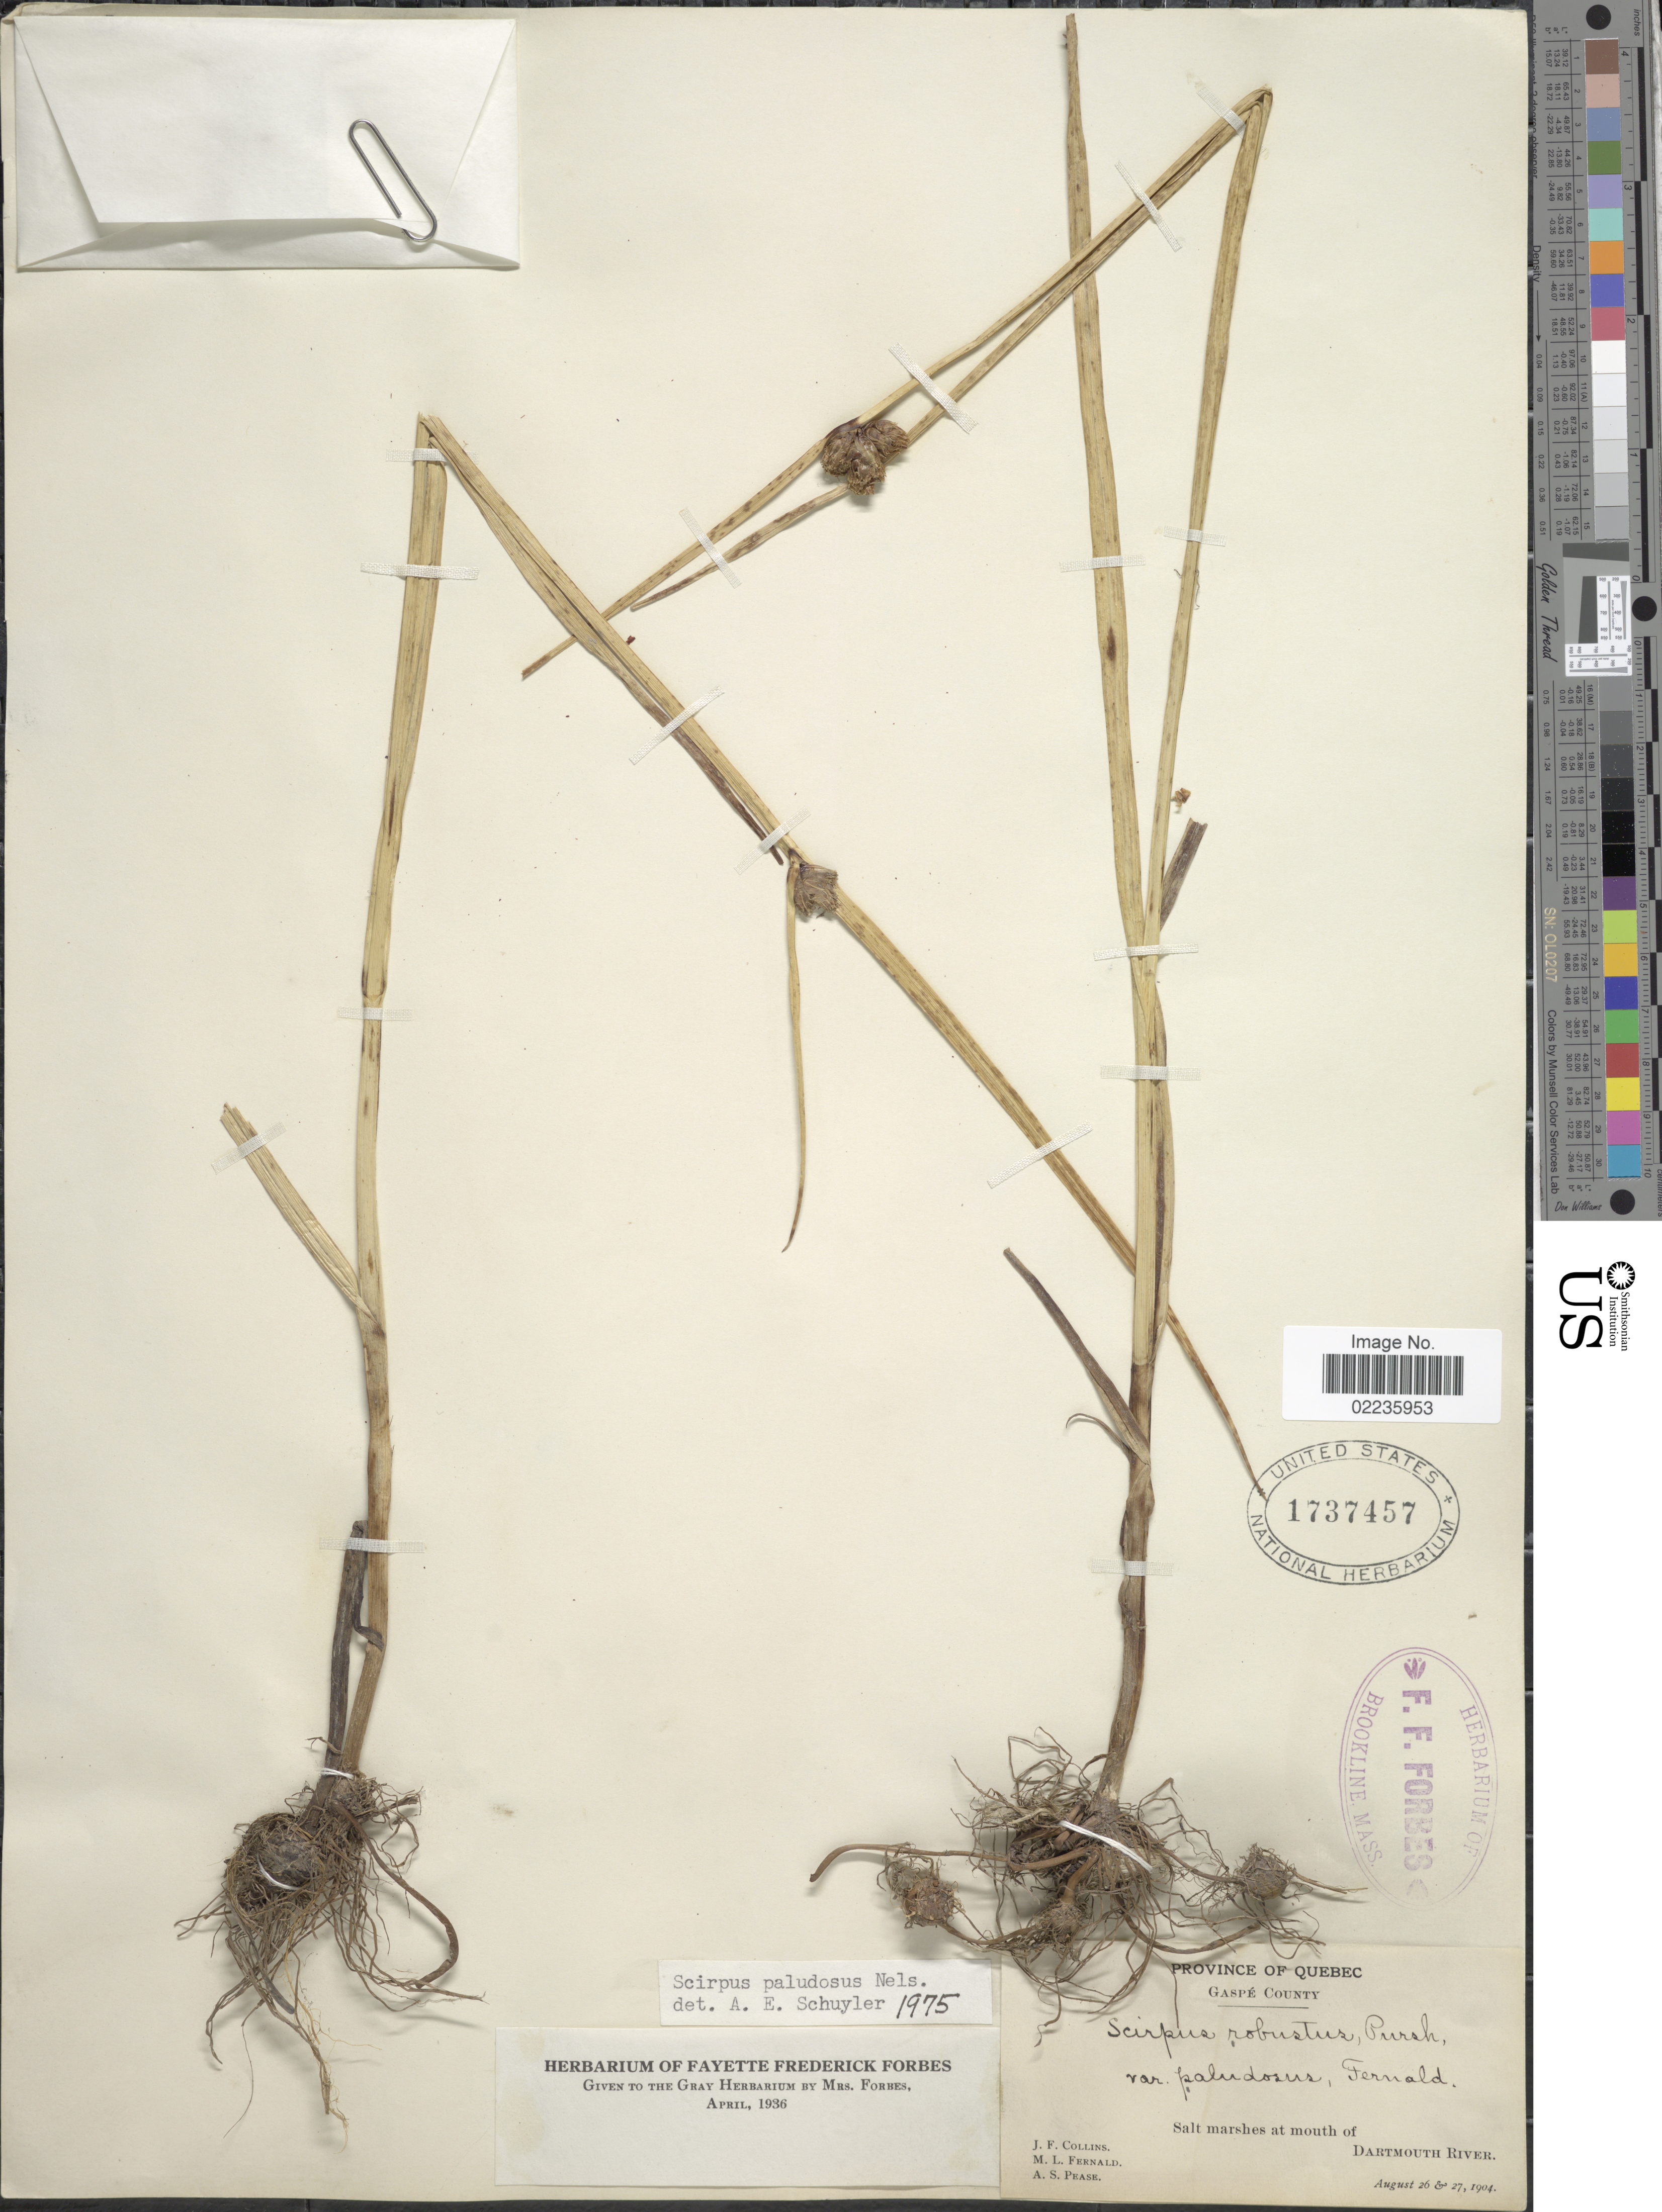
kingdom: Plantae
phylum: Tracheophyta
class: Liliopsida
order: Poales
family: Cyperaceae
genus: Bolboschoenus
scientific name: Bolboschoenus maritimus subsp. paludosus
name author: (A. Nelson) T. Koyama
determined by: Strong, M. T., (US), Smithsonian Institution - National Museum of Natural History (UNITED STATES)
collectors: J. Collins, M. L. Fernald & A. S. Pease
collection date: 1904-08-26/1904-08-27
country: Canada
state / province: Quebec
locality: Gaspe County. Salt marshes at mouth of Dartmouth River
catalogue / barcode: US 1737457